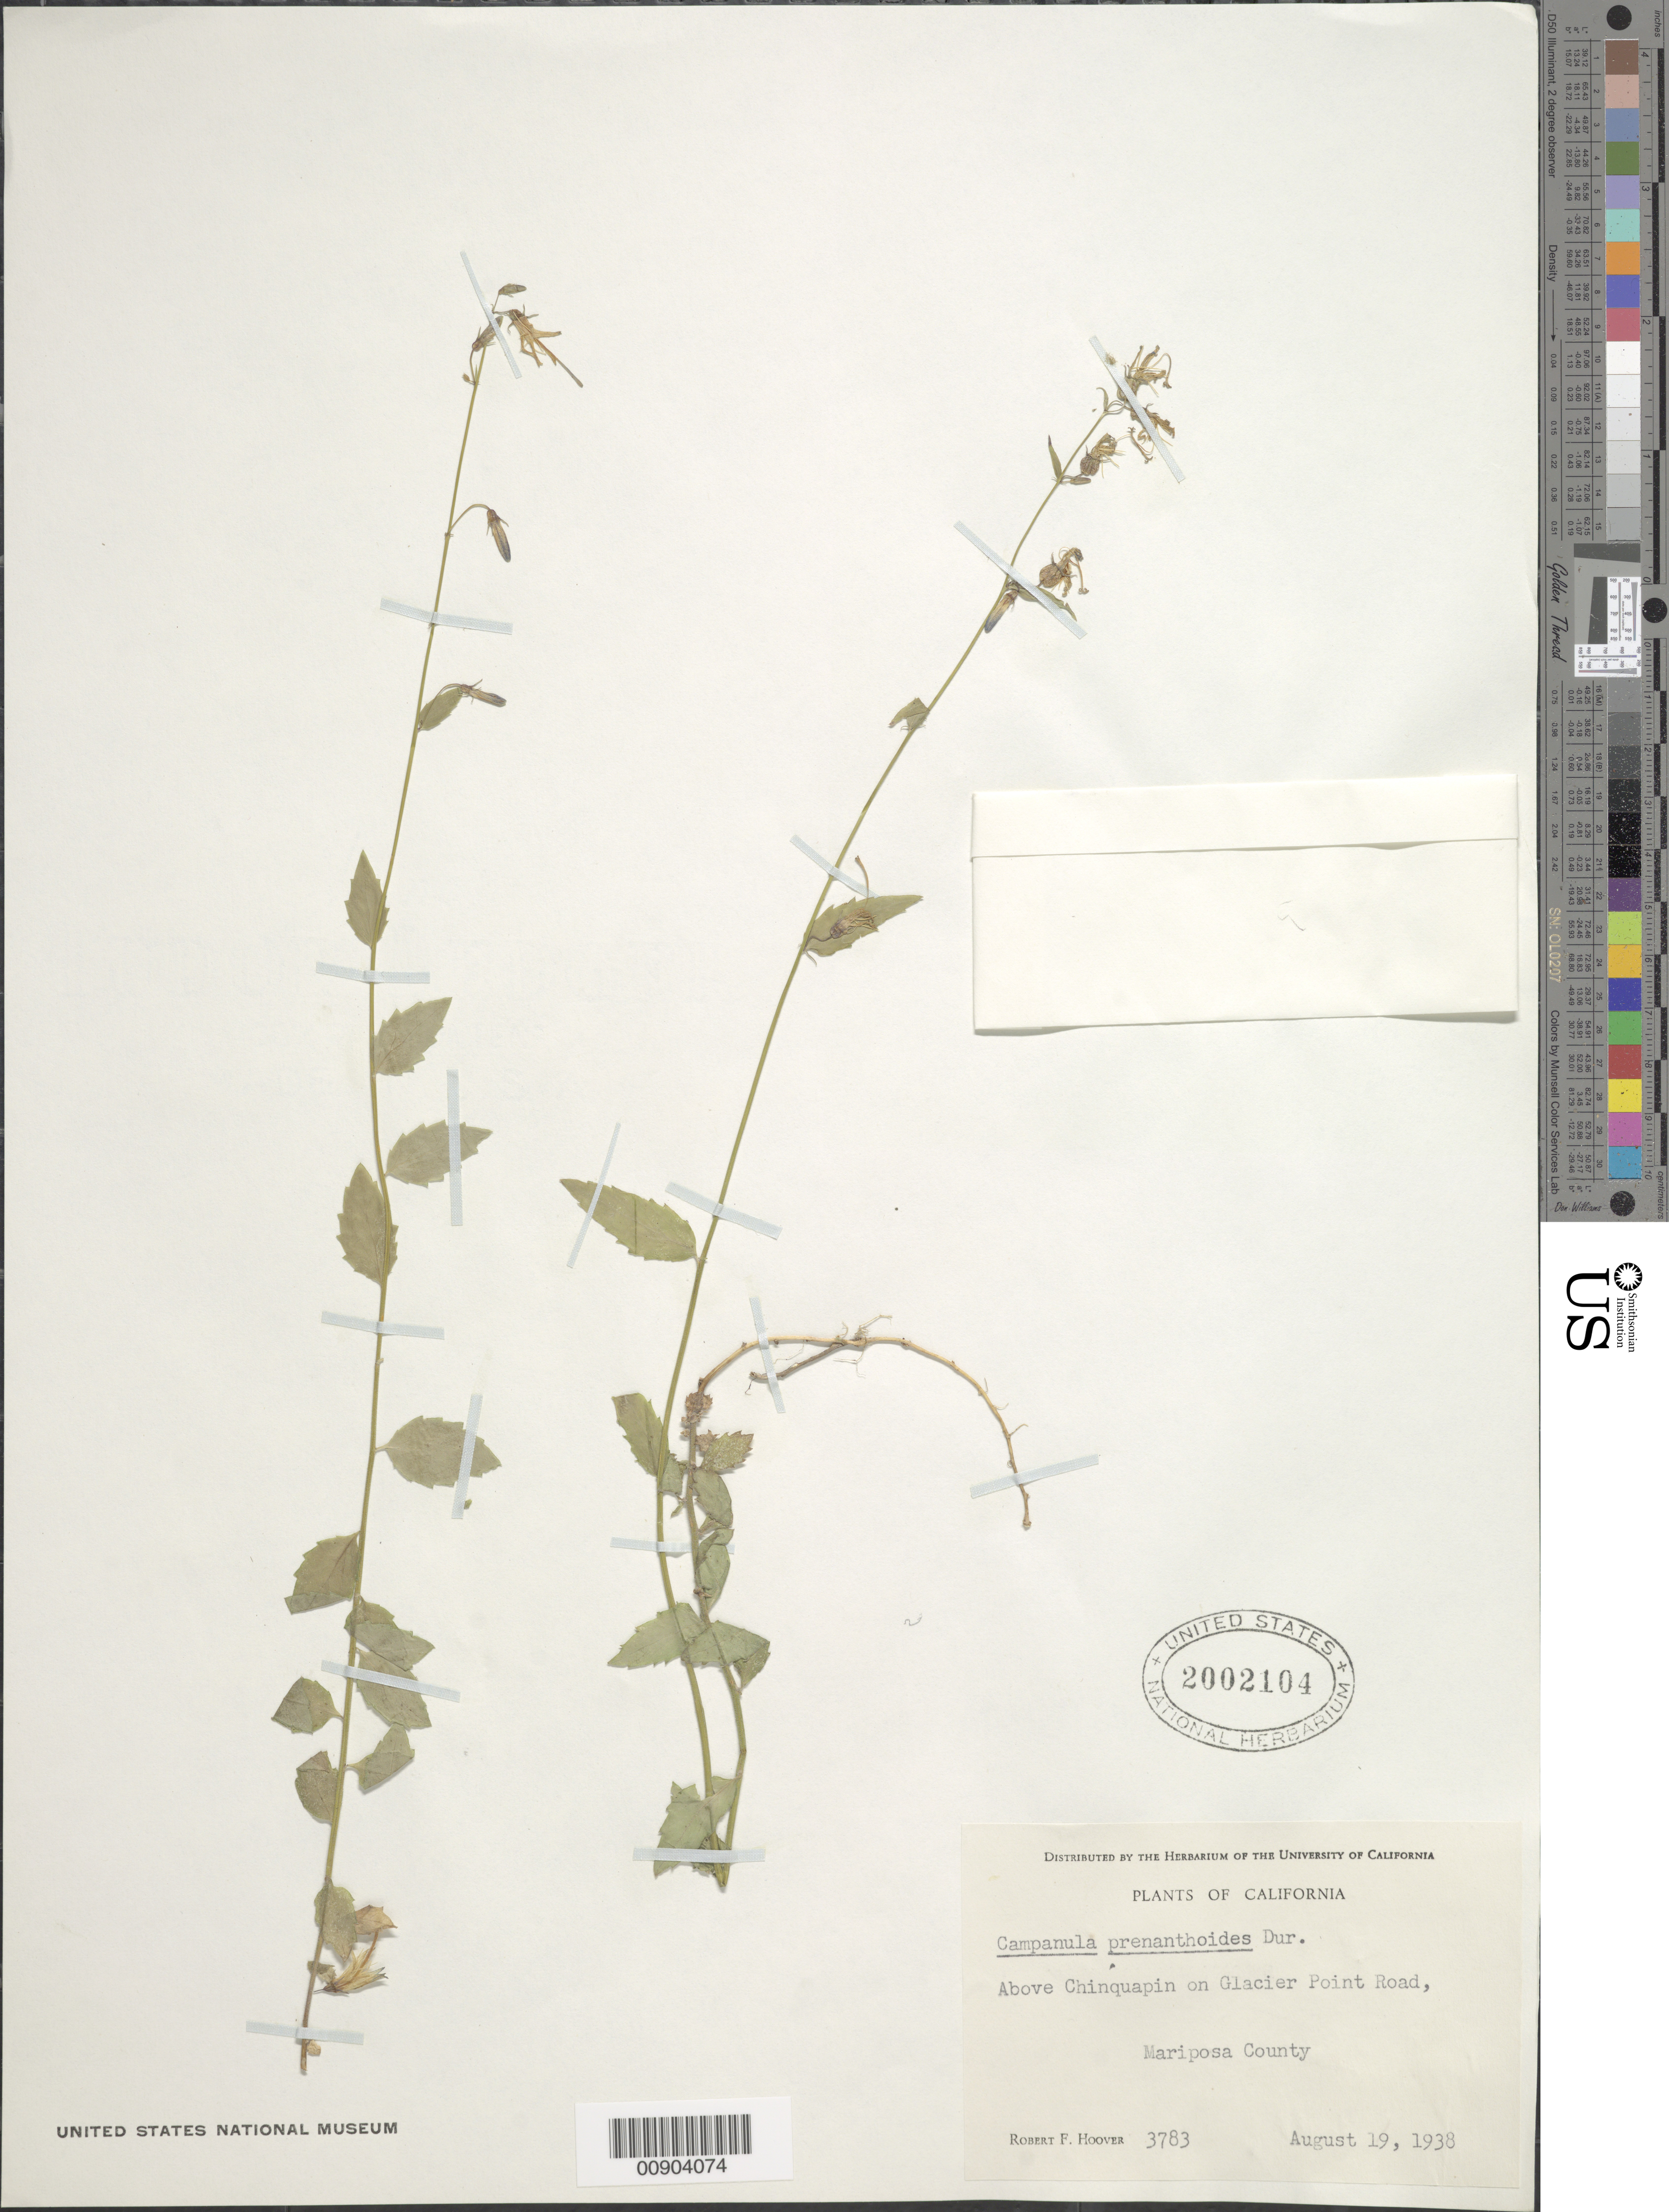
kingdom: Plantae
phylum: Tracheophyta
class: Magnoliopsida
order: Asterales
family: Campanulaceae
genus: Campanula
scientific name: Campanula prenanthoides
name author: Durand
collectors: R. F. Hoover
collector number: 3783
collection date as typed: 19 Aug 1938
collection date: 1938-08-19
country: United States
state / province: California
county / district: Mariposa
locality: Above Chinquapin on Glacier Point Road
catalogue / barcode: US 2002104